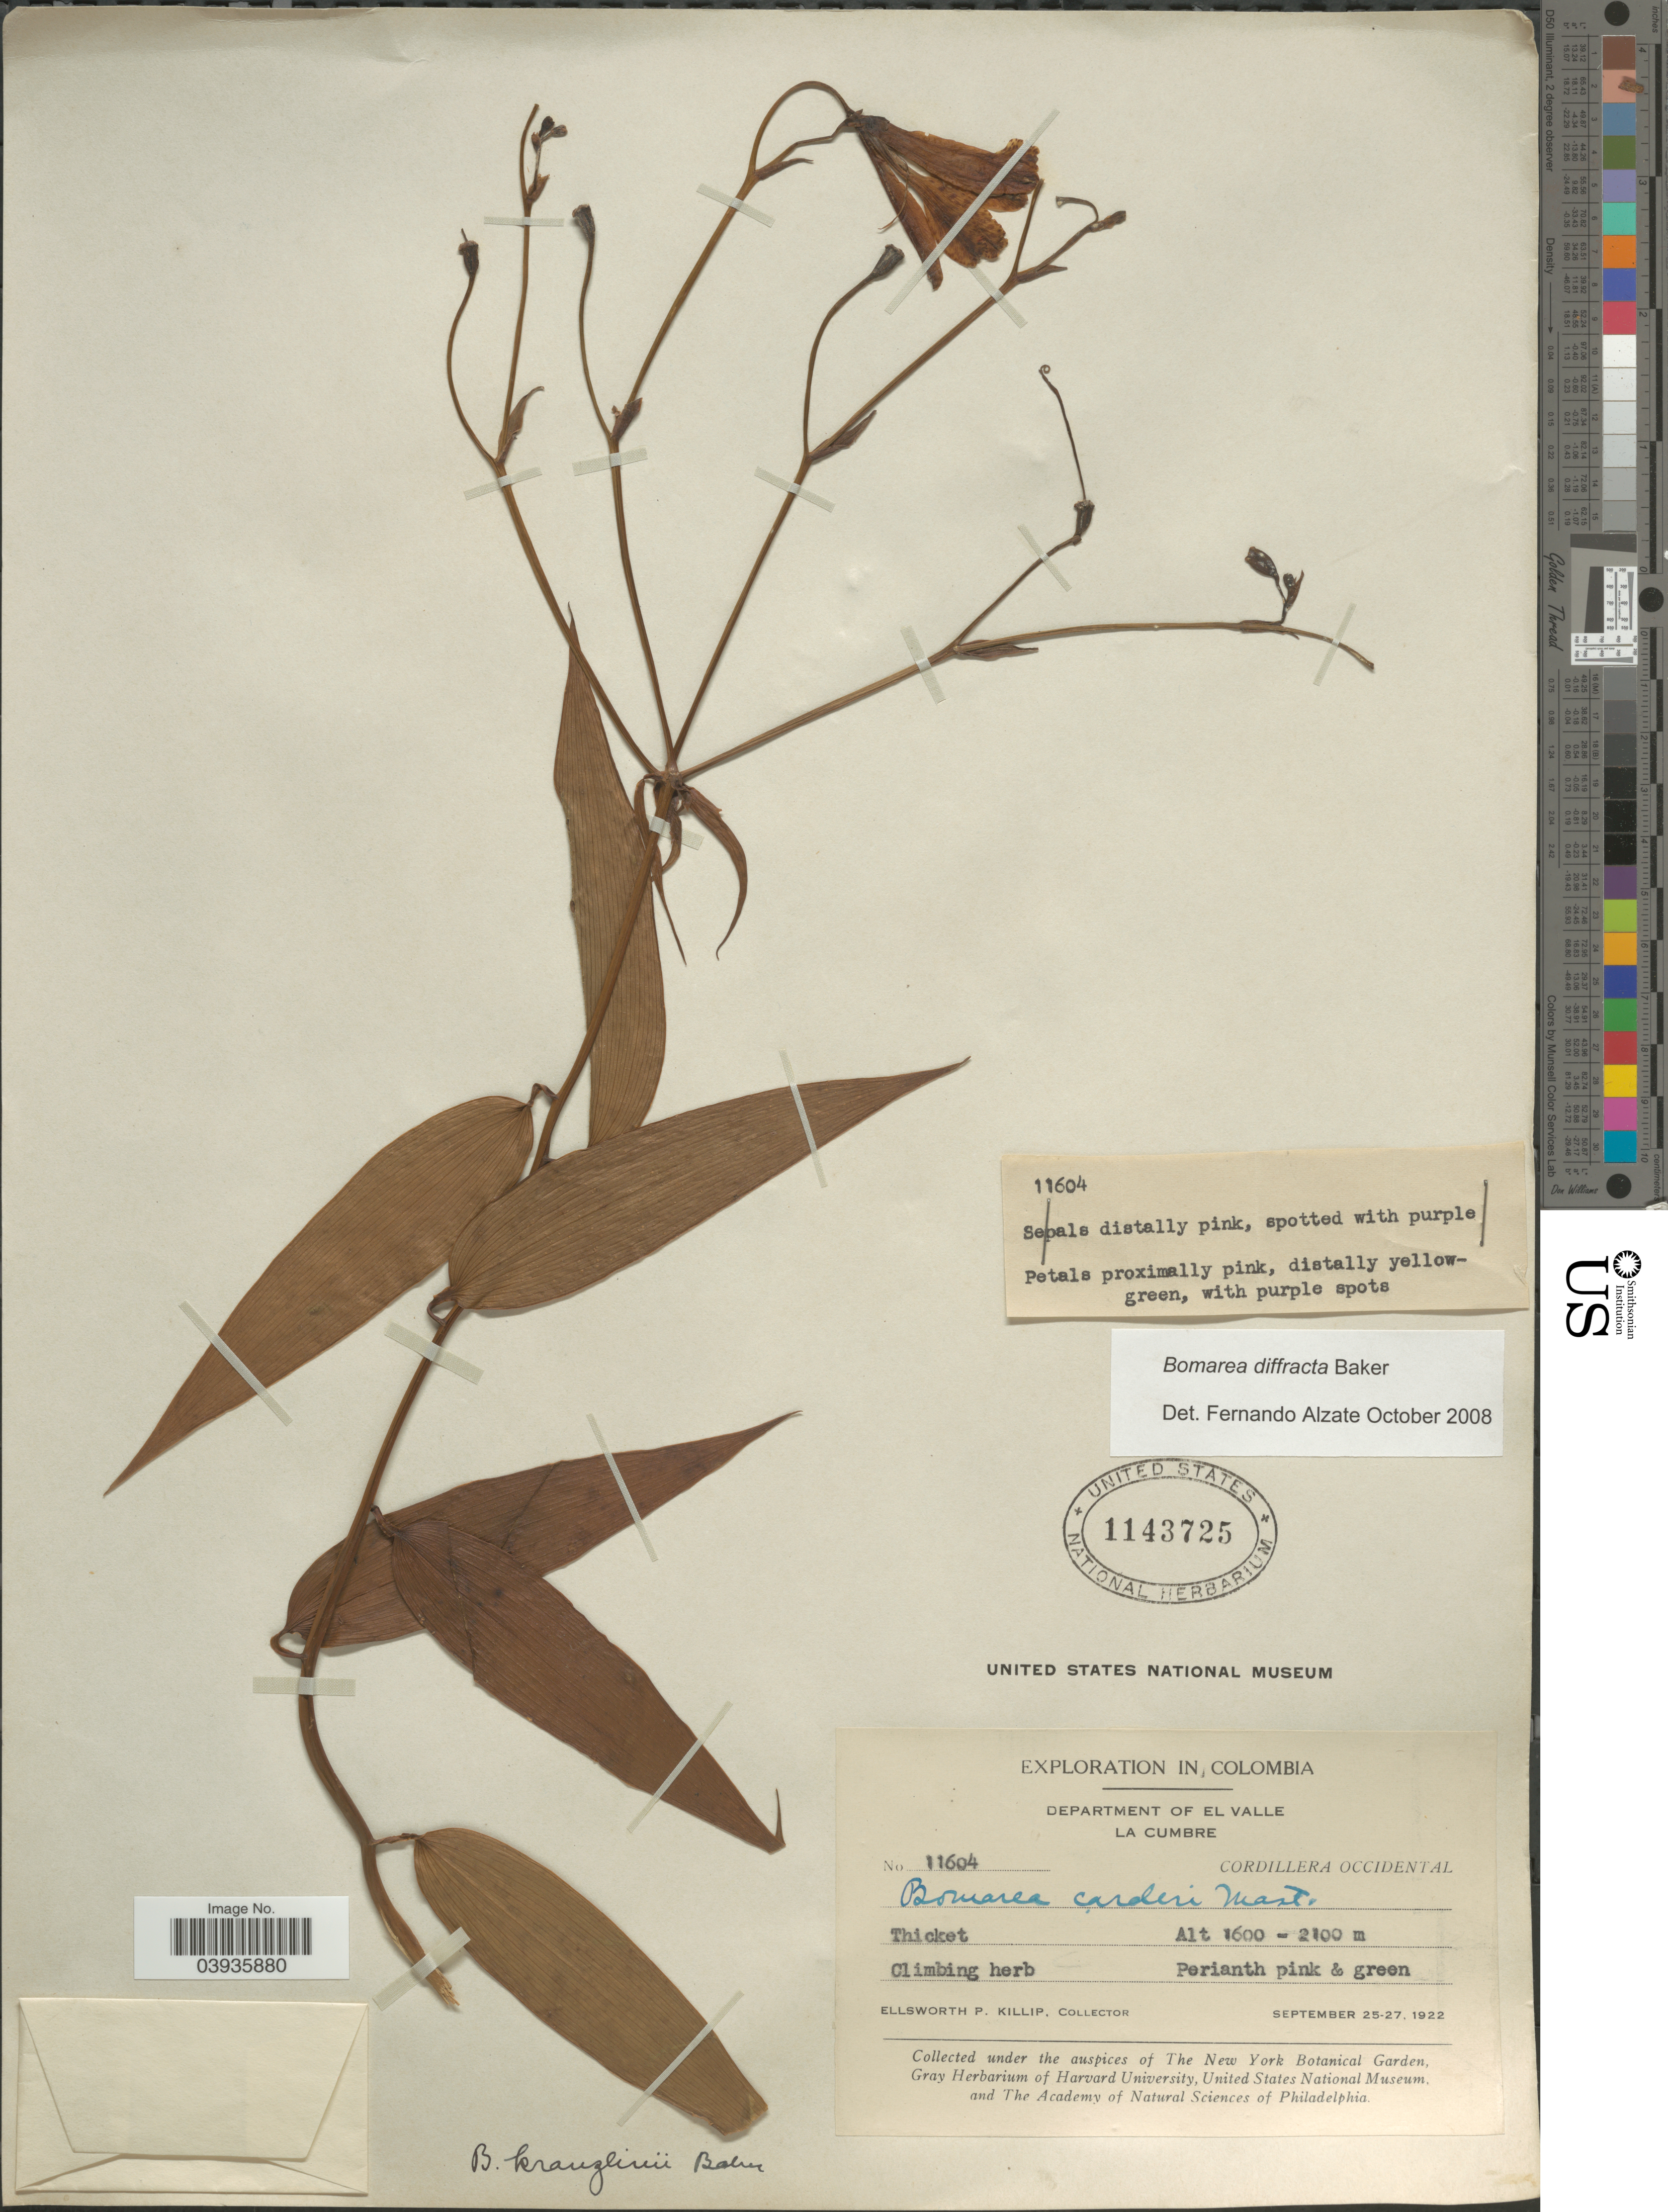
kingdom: Plantae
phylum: Tracheophyta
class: Liliopsida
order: Liliales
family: Alstroemeriaceae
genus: Bomarea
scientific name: Bomarea diffracta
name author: Baker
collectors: E. P. Killip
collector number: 11604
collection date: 1922-09-25/1922-09-27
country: Colombia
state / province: Valle del Cauca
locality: Department of El Valle. La Cumbre. Cordillera Occidental.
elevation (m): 1600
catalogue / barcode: US 1143725